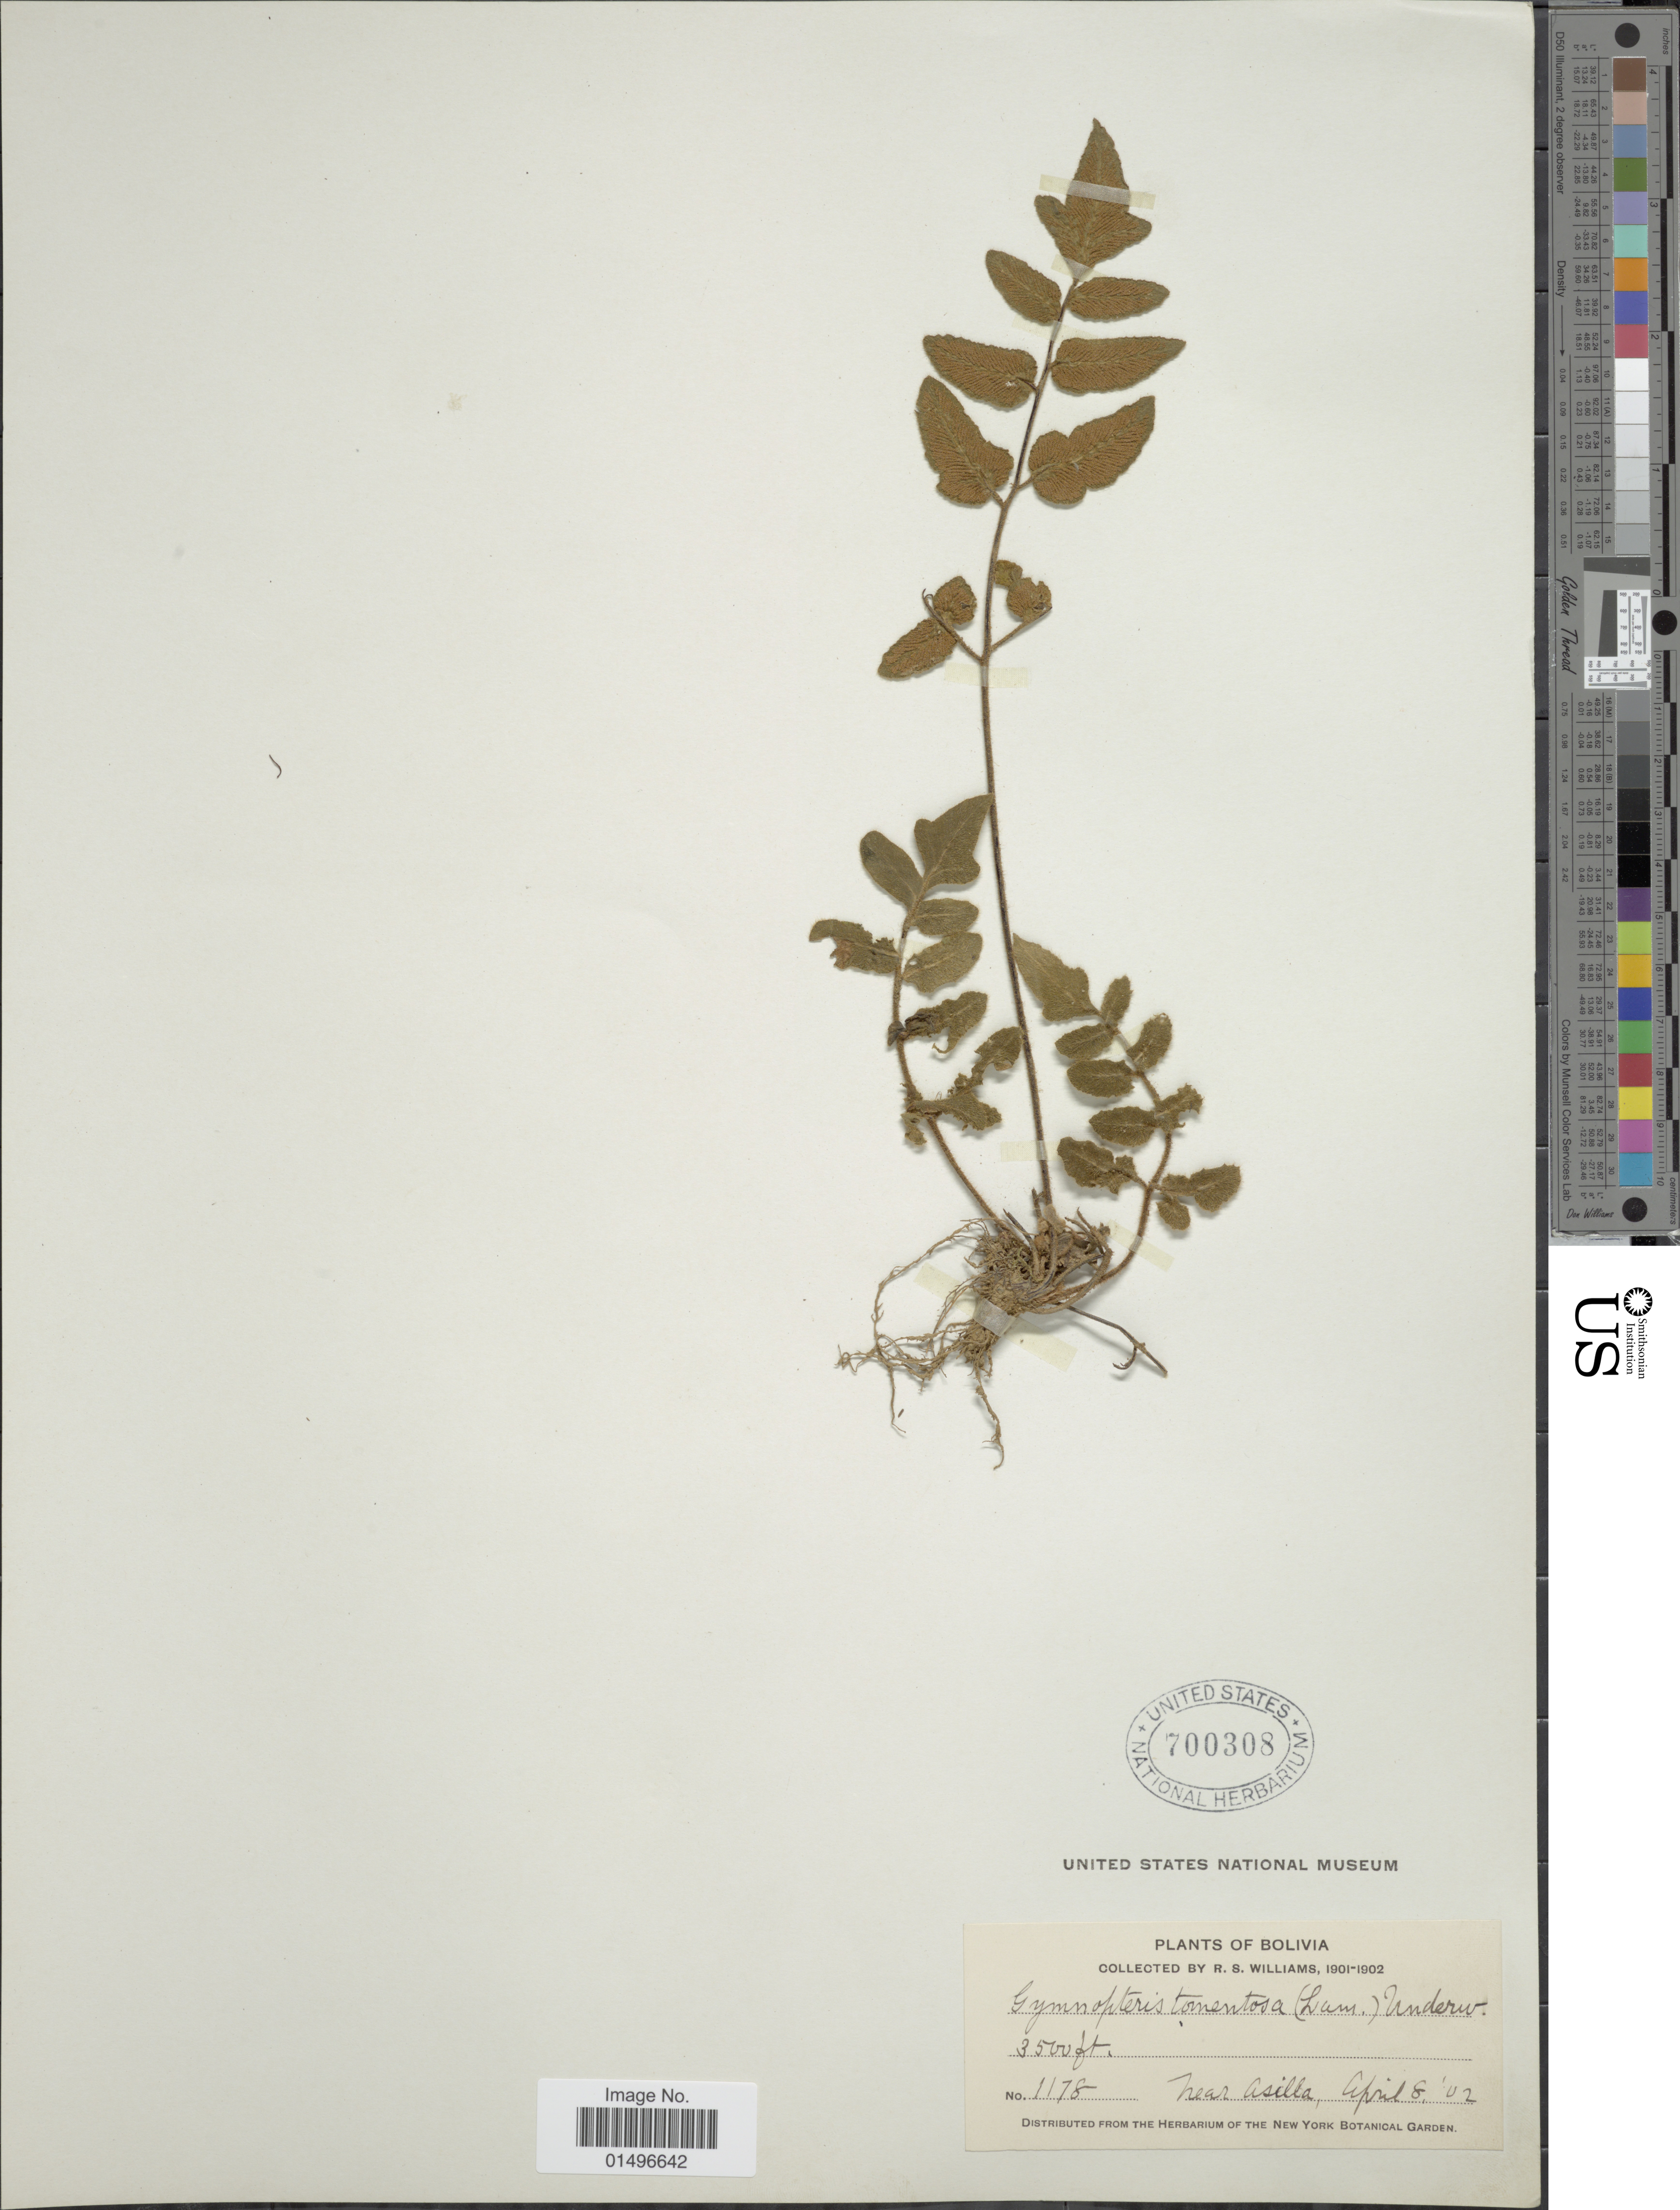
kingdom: Plantae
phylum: Tracheophyta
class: Polypodiopsida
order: Polypodiales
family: Pteridaceae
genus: Hemionitis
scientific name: Hemionitis tomentosa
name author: (Lam.) Raddi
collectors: R. S. Williams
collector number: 1178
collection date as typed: Apr. 8, '02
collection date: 1902-04-08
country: Bolivia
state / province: La Paz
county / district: Franz Tamayo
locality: Near Asilla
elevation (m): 1067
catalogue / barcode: US 700308